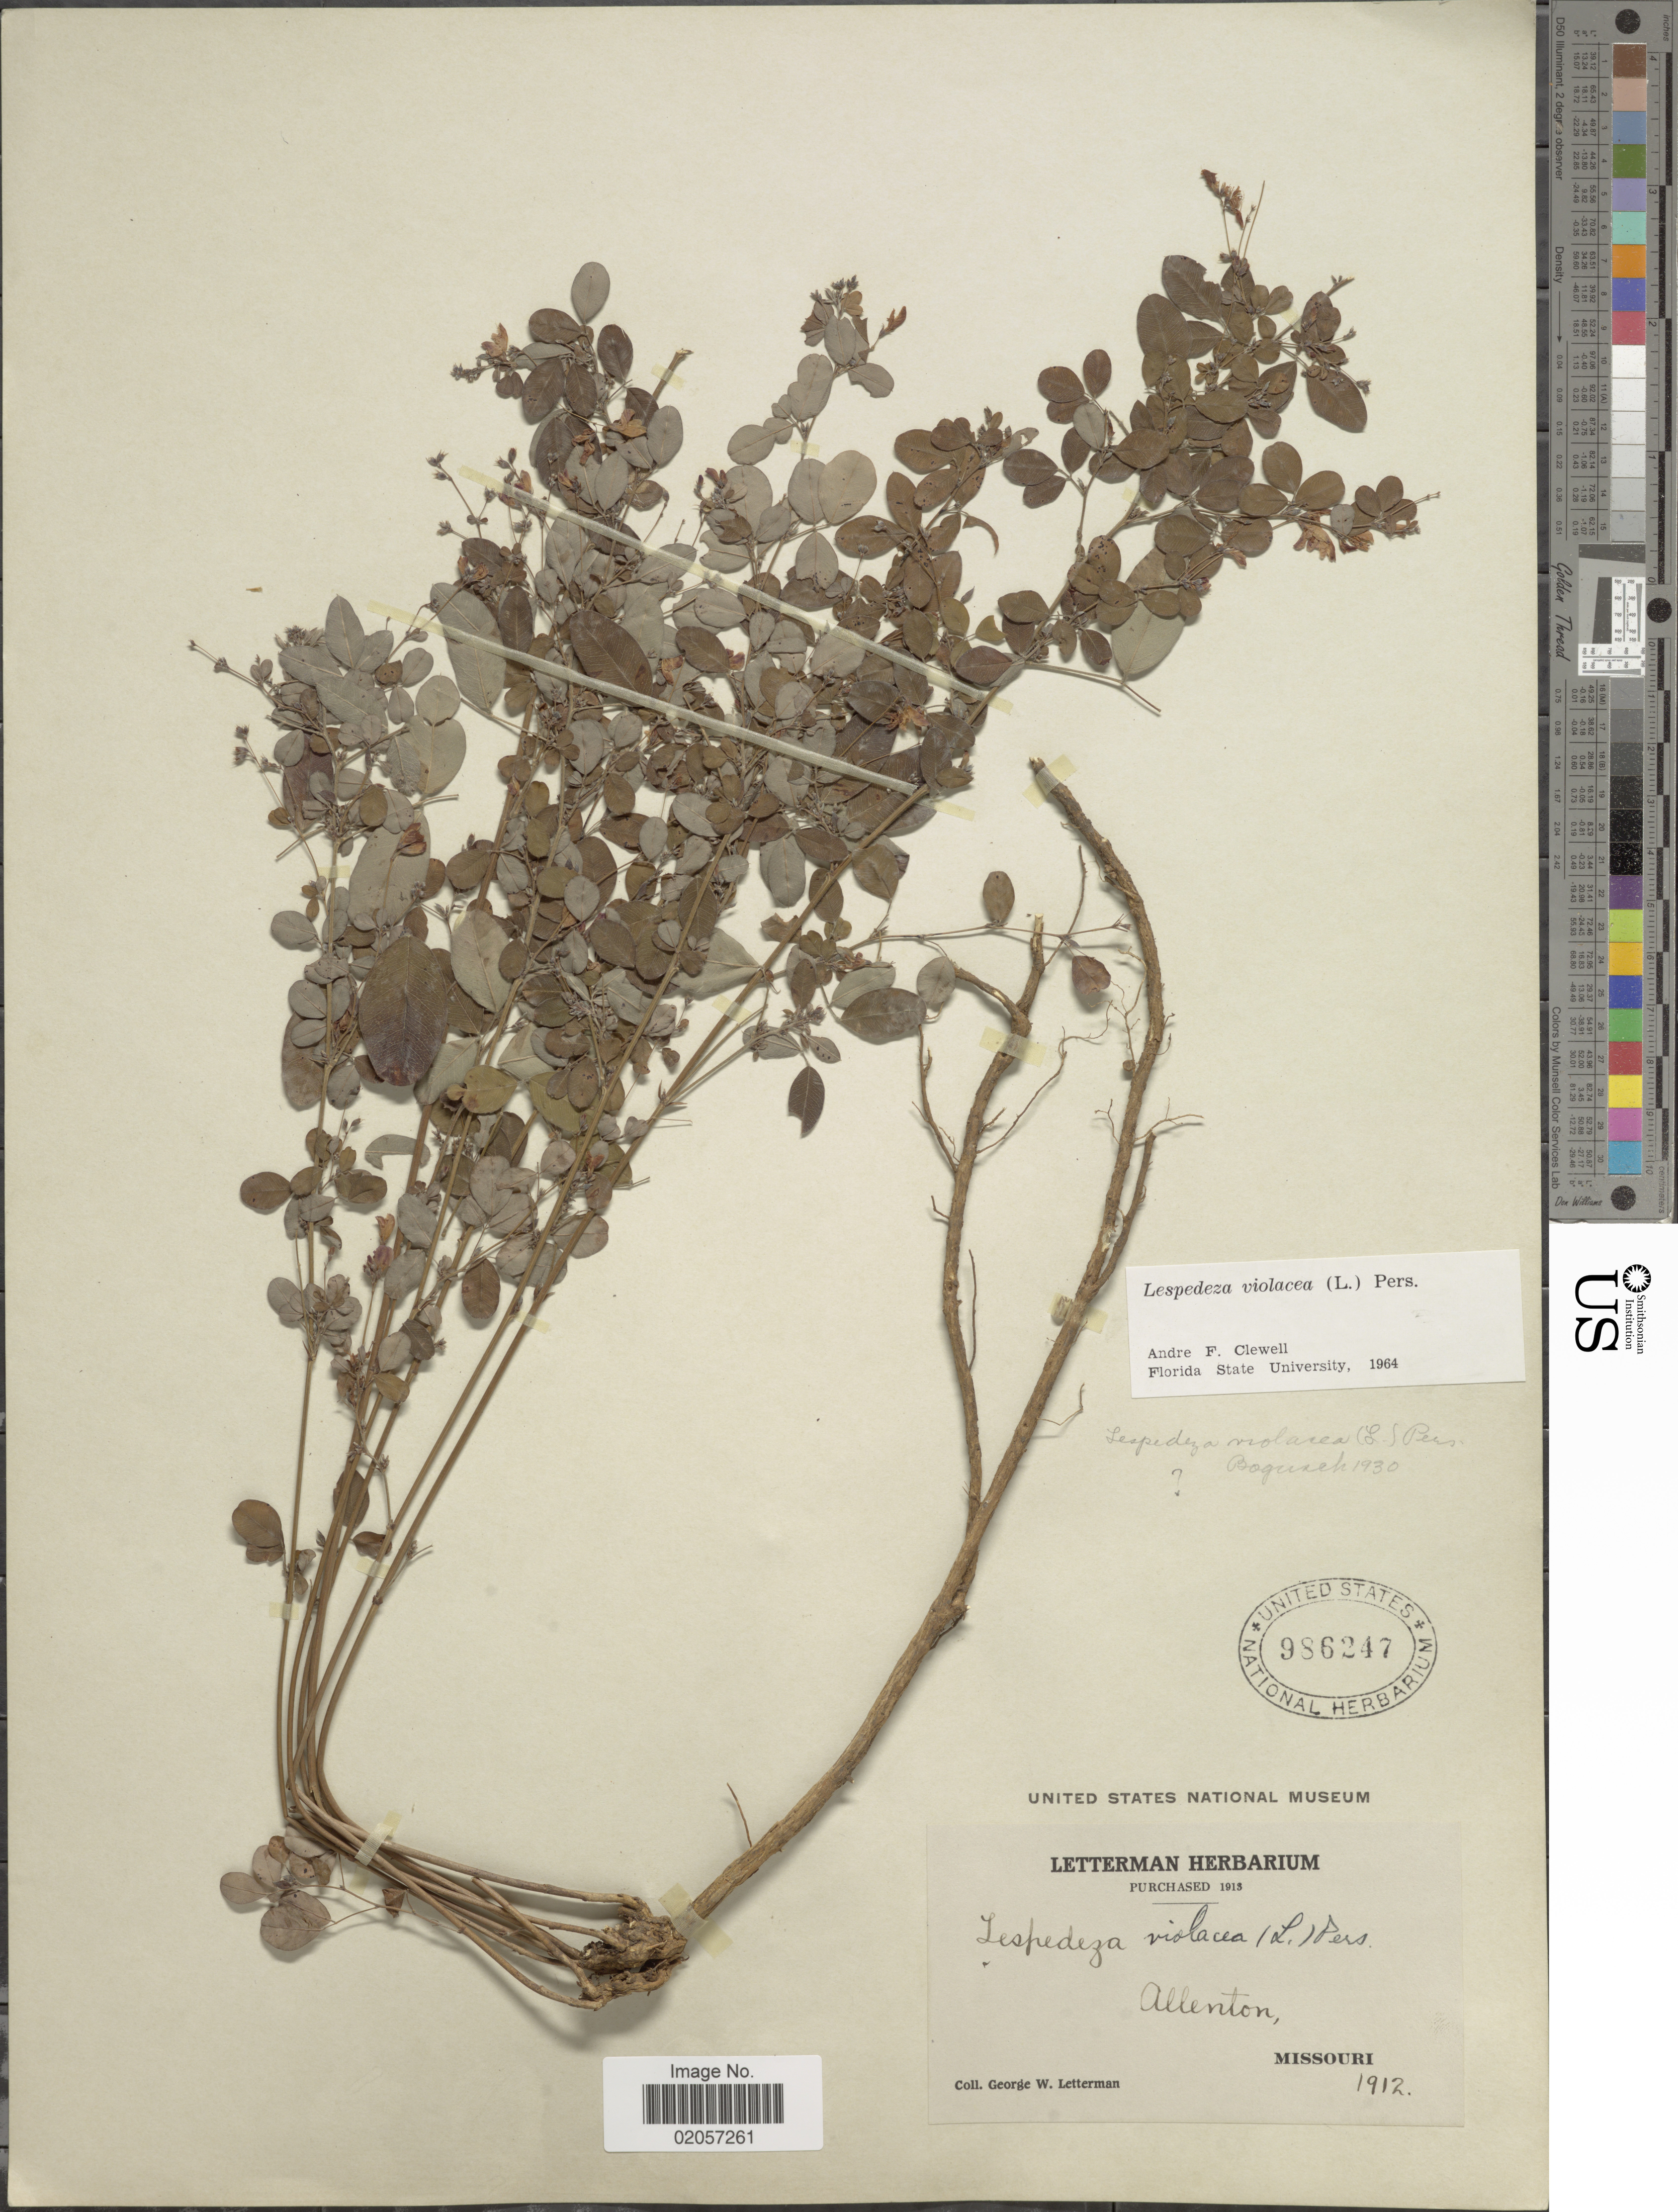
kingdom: Plantae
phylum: Tracheophyta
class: Magnoliopsida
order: Fabales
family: Fabaceae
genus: Lespedeza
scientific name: Lespedeza violacea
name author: (L.) Pers.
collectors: G. W. Letterman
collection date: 1912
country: United States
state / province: Missouri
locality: Allenton, Missouri.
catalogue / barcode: US 986247